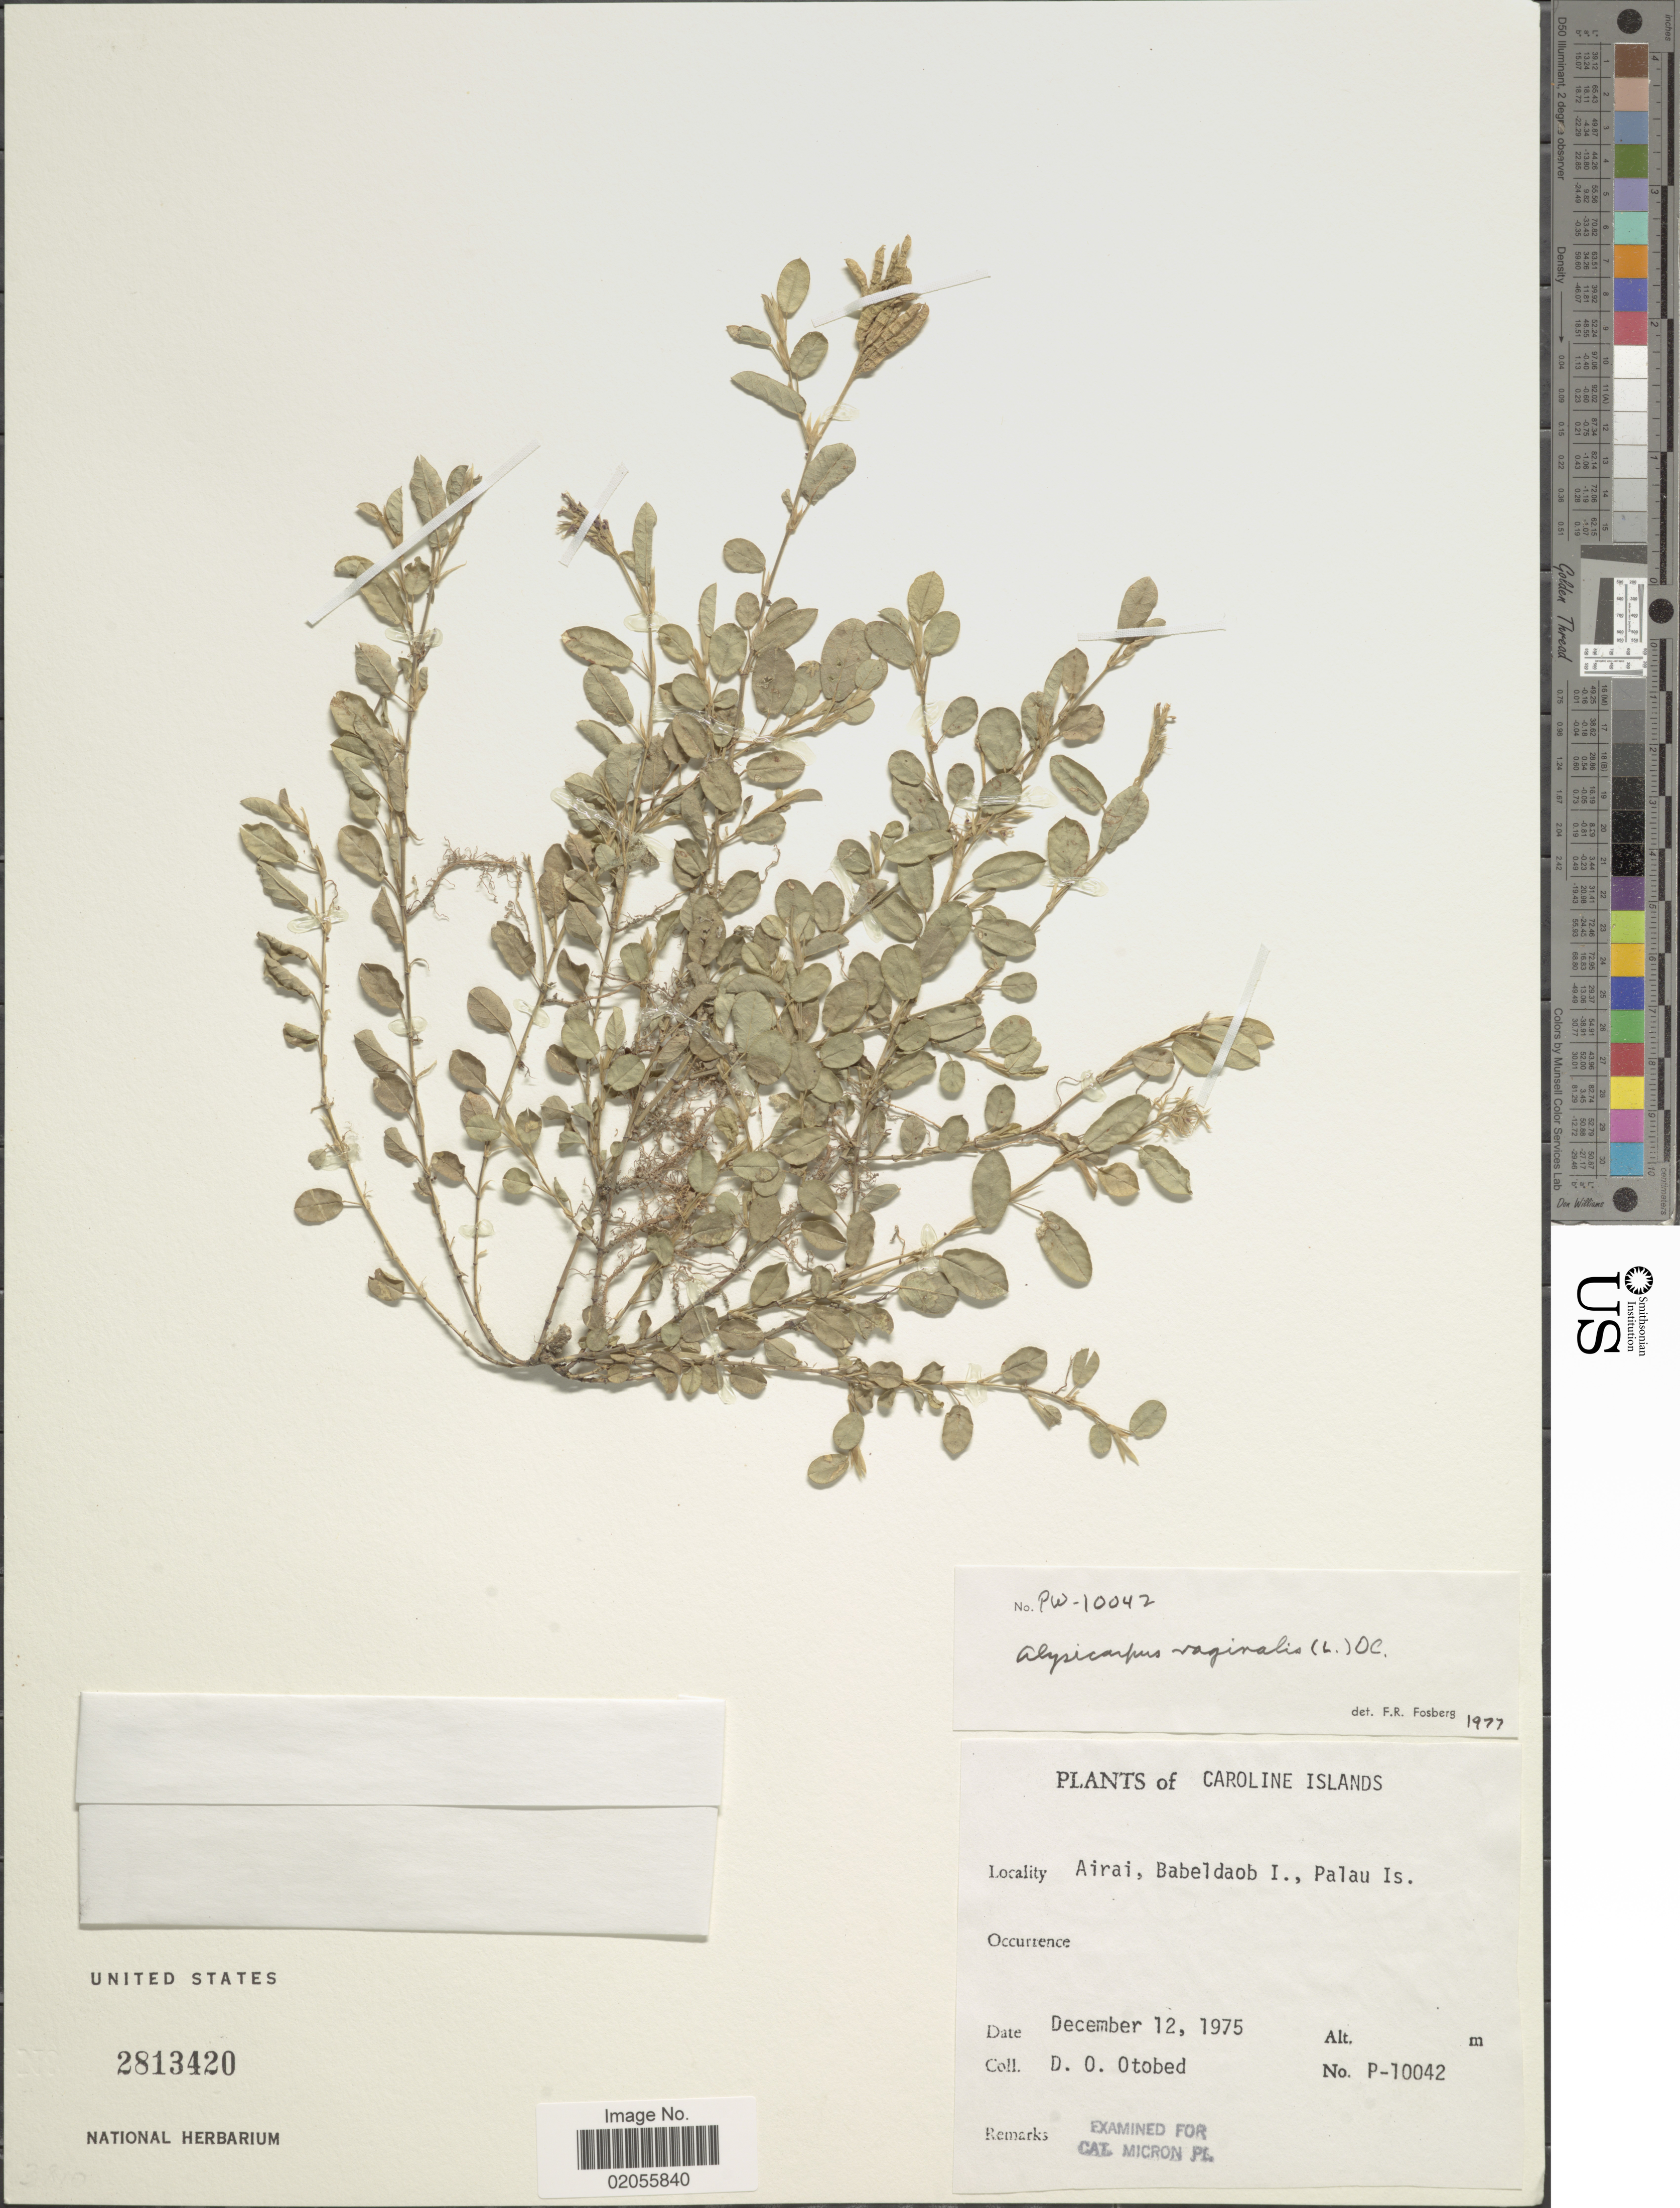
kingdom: Plantae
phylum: Tracheophyta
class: Magnoliopsida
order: Fabales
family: Fabaceae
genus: Alysicarpus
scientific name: Alysicarpus vaginalis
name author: (L.) DC.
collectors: D. O. Otobed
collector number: P-10042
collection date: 1975-12-12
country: Palau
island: Babeldaob [Babelthuap]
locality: Caroline Islands, Airai, Babeldaob I., Palau Is.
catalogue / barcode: US 2813420